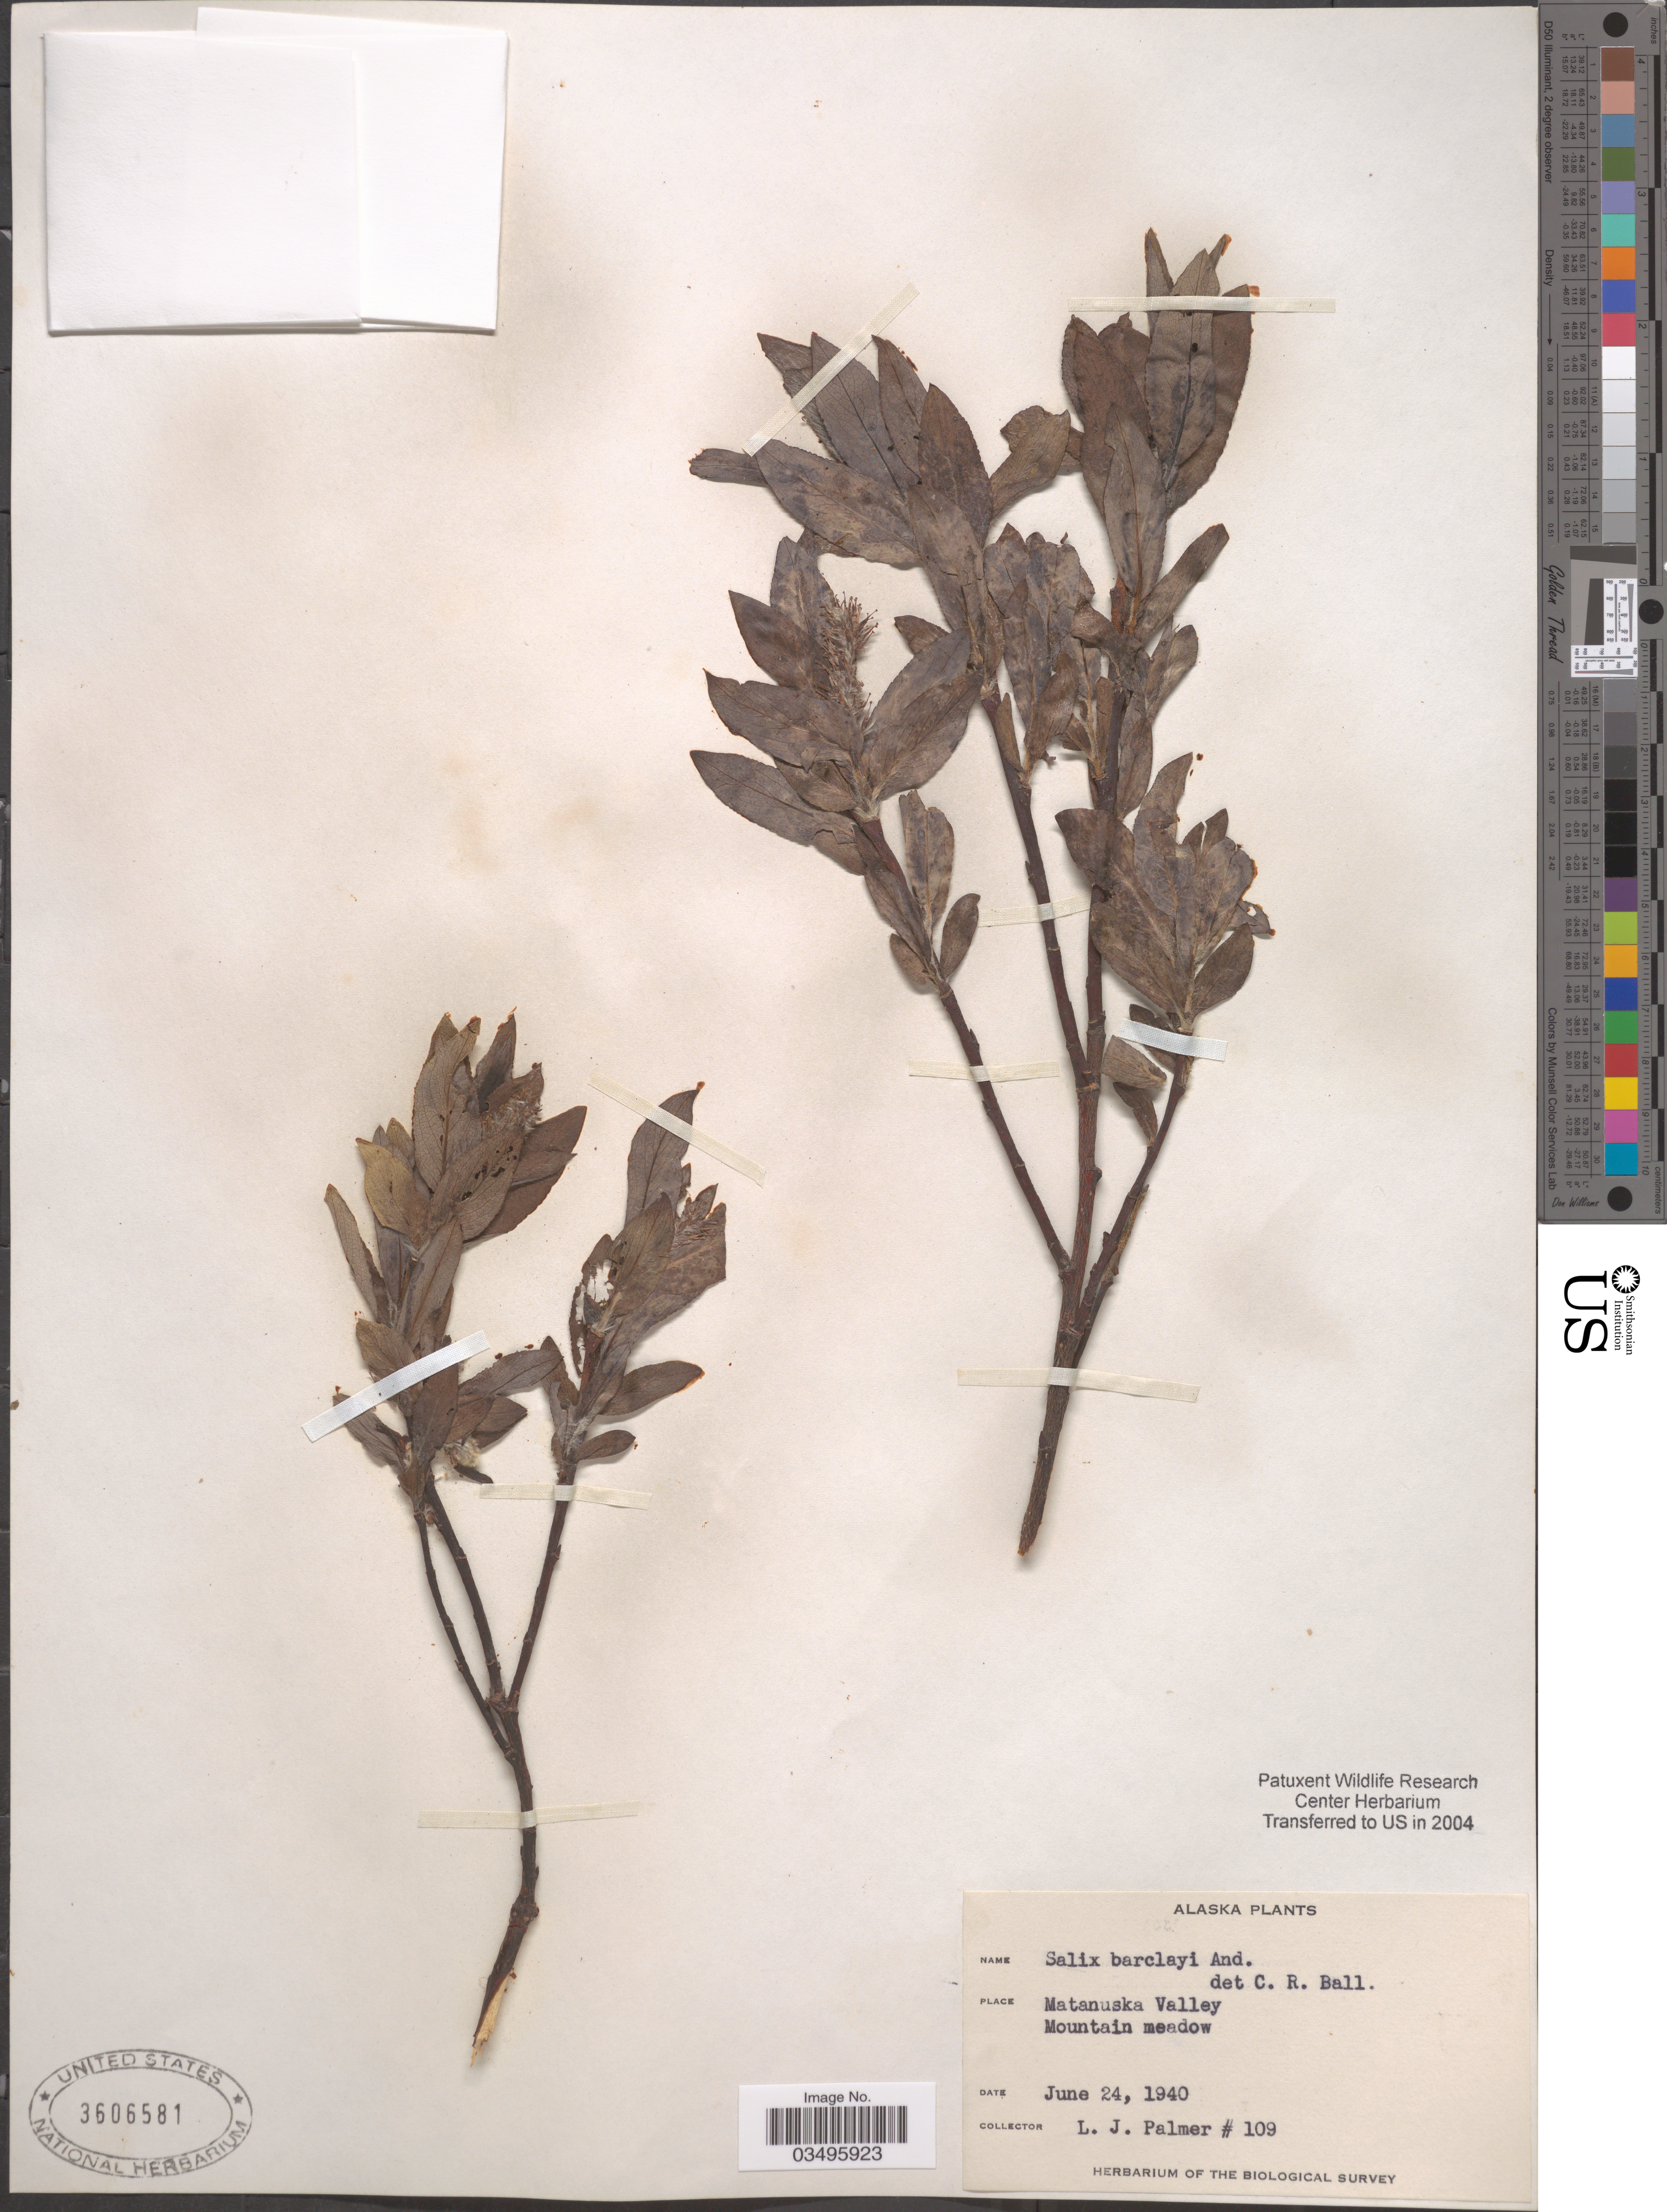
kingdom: Plantae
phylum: Tracheophyta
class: Magnoliopsida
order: Malpighiales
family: Salicaceae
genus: Salix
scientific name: Salix barclayi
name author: Andersson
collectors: L. J. Palmer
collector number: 109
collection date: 1940-06-24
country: United States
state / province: Alaska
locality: Matanuska Valley.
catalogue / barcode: US 3606581